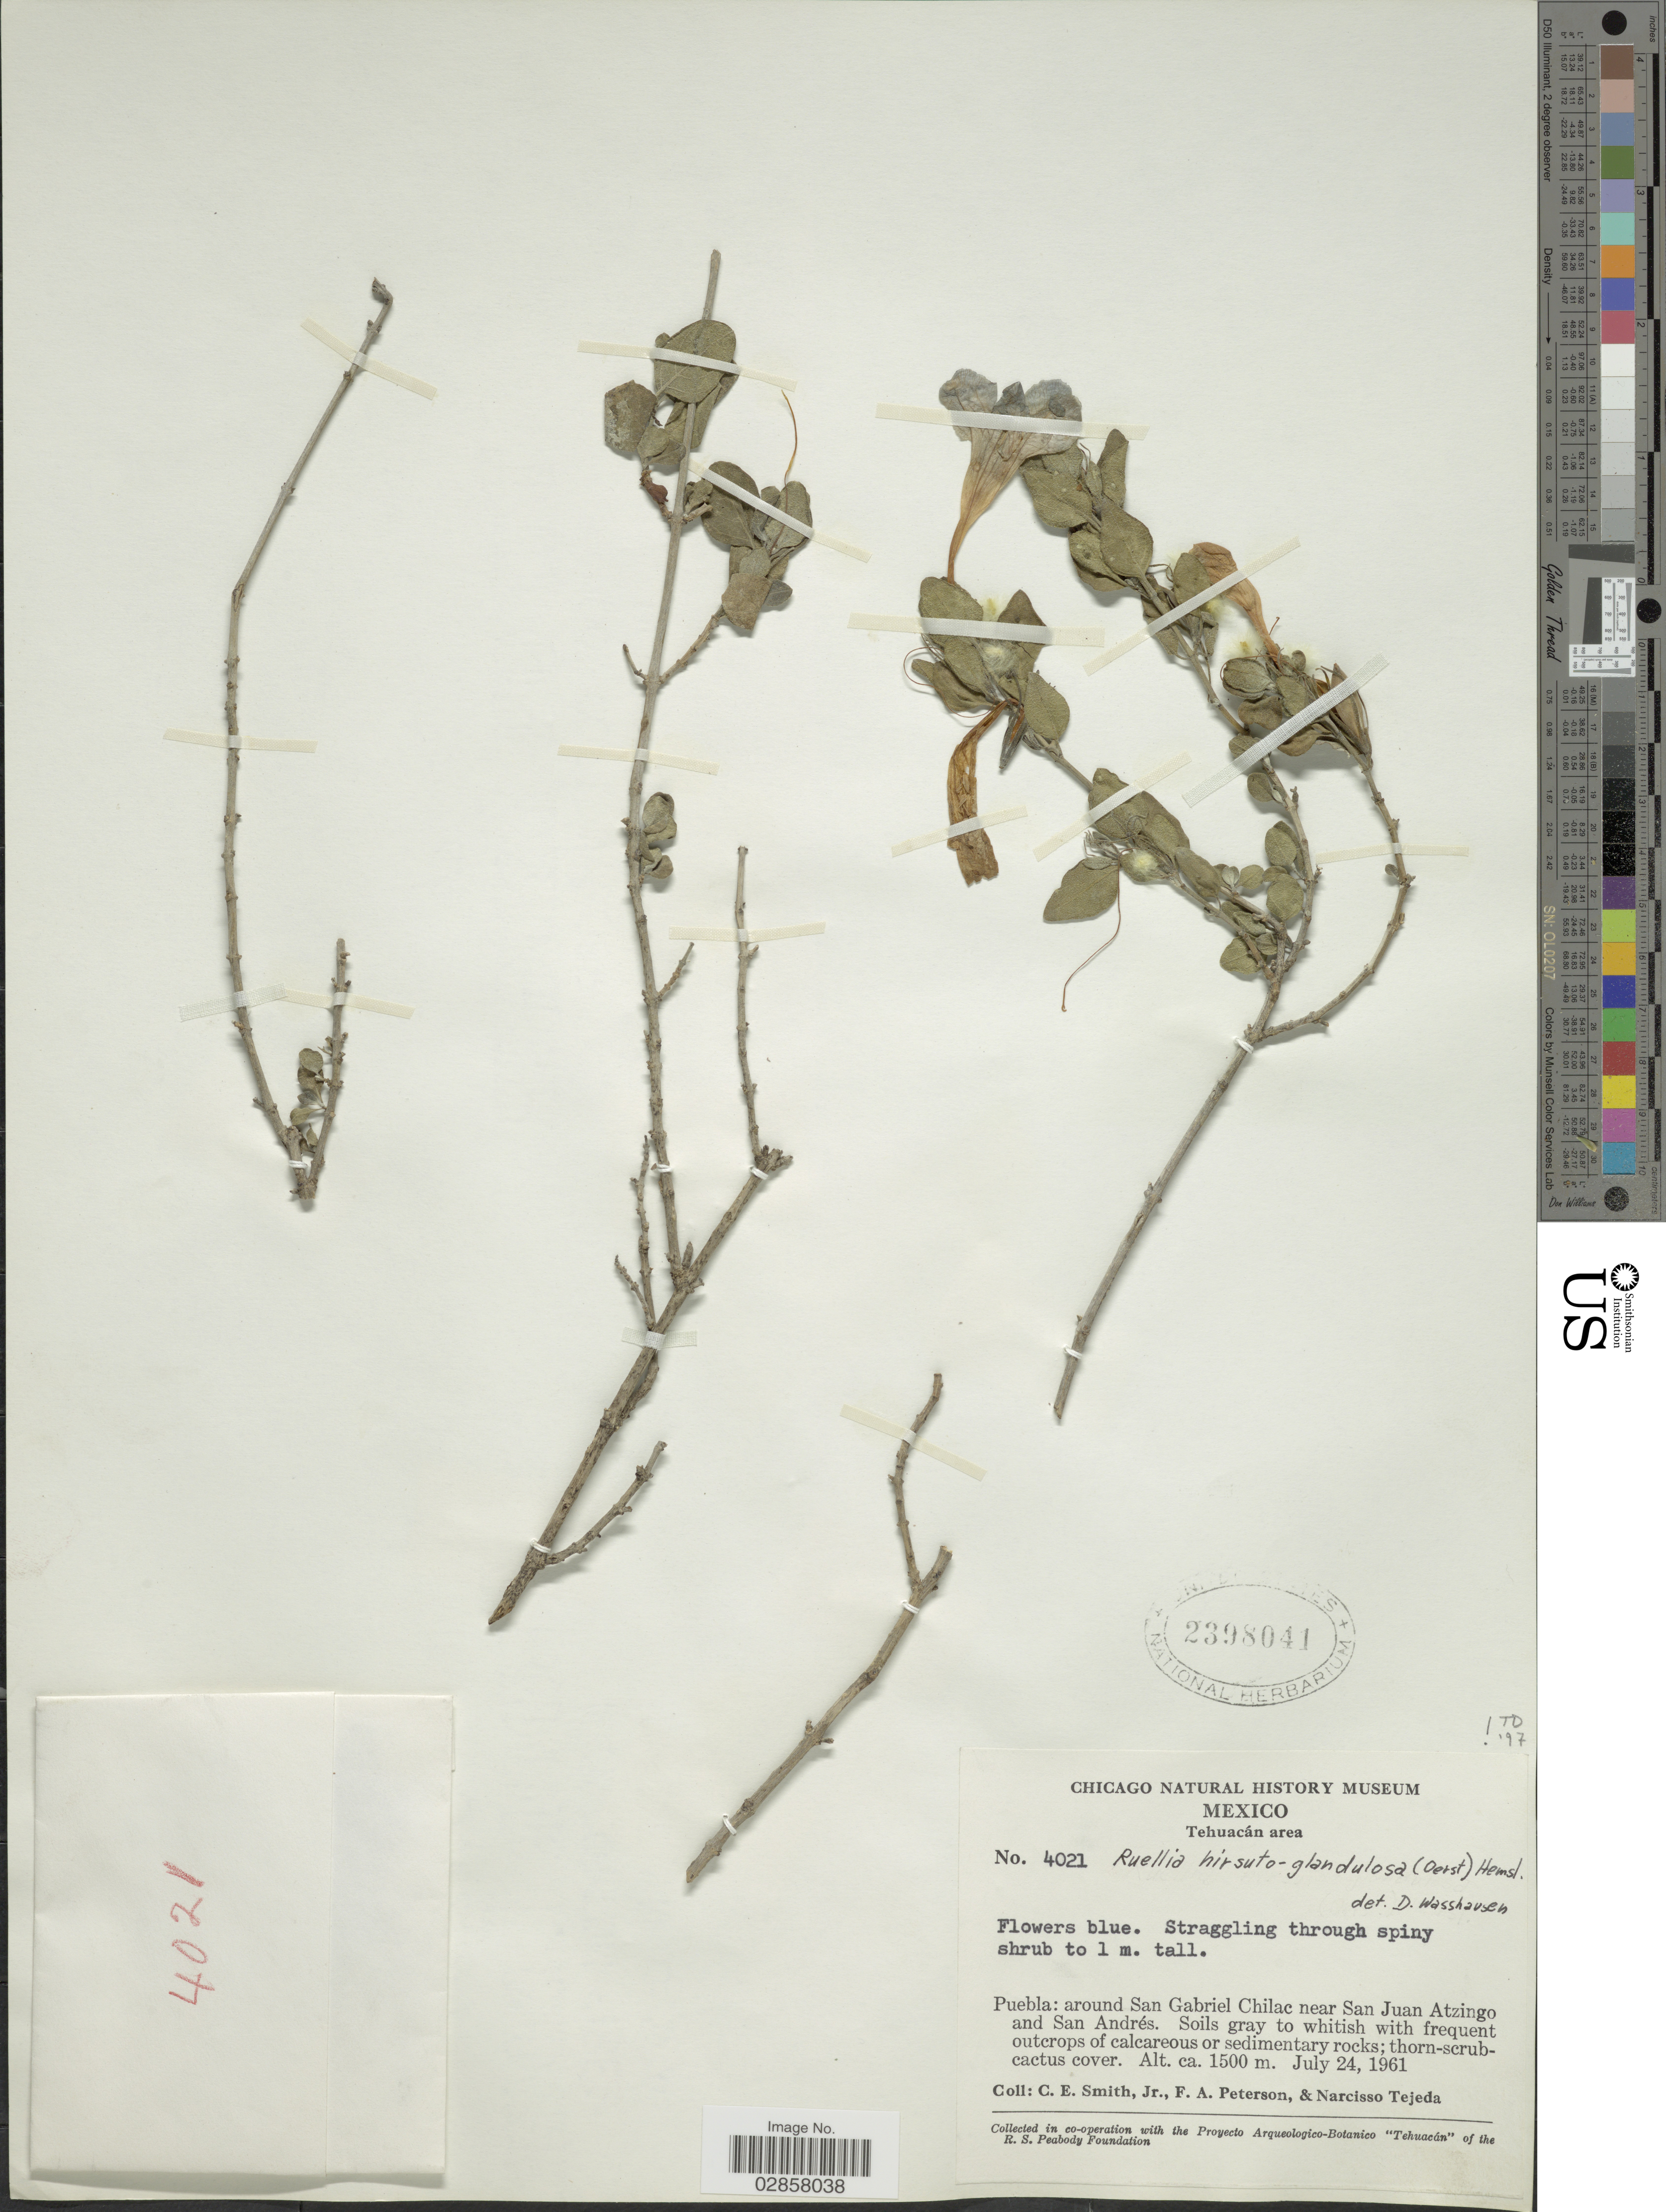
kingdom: Plantae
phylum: Tracheophyta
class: Magnoliopsida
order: Lamiales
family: Acanthaceae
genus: Ruellia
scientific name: Ruellia rosea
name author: (Nees) Hemsl.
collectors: C. E. Smith Jr., F. A. Peterson & N. Tejeda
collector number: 4021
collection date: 1961-07-24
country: Mexico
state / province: Puebla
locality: Tehuacán area, around San Gabriel Chilac near San Juan Atzingo and San Andrés.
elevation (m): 1500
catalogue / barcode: US 2398041